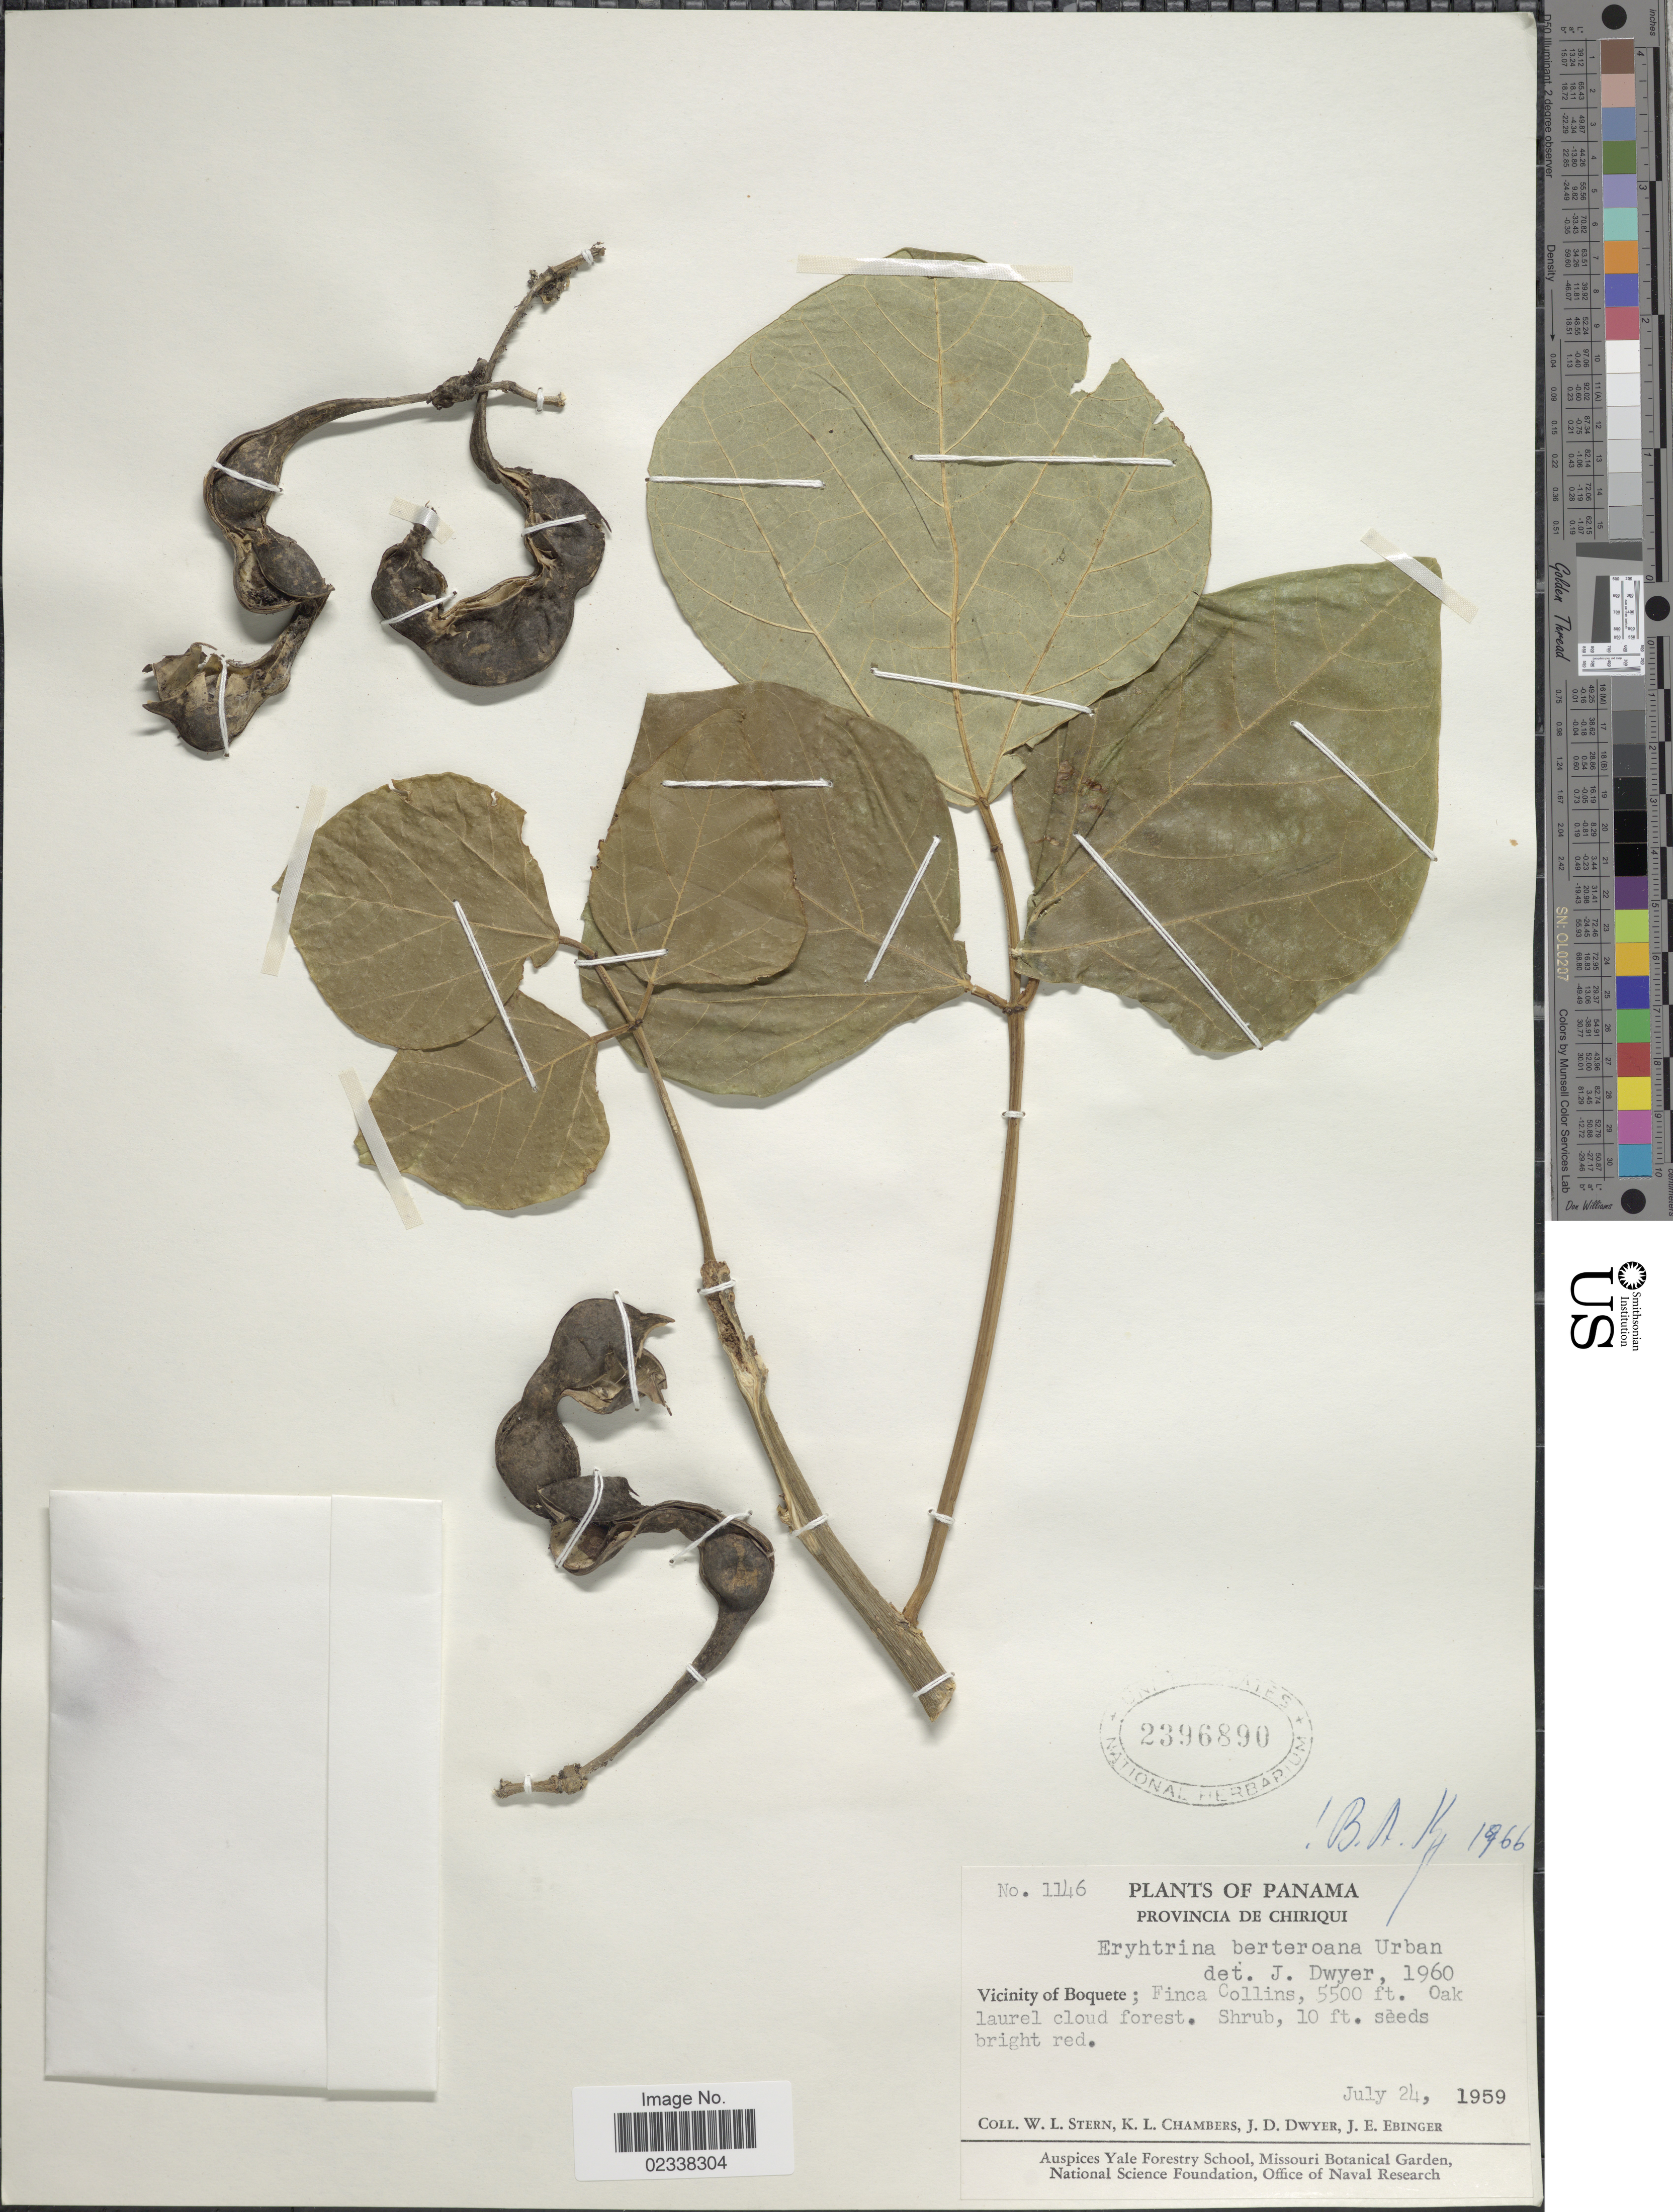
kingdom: Plantae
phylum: Tracheophyta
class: Magnoliopsida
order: Fabales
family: Fabaceae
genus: Erythrina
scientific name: Erythrina berteroana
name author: Urb.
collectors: W. L. Stern, K. Chambers, J. D. Dwyer & J. Ebinger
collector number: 1146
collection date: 1959-07-24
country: Panama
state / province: Chiriqui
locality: Vicinity of Boquete; Finca Collins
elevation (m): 1676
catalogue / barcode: US 2396890